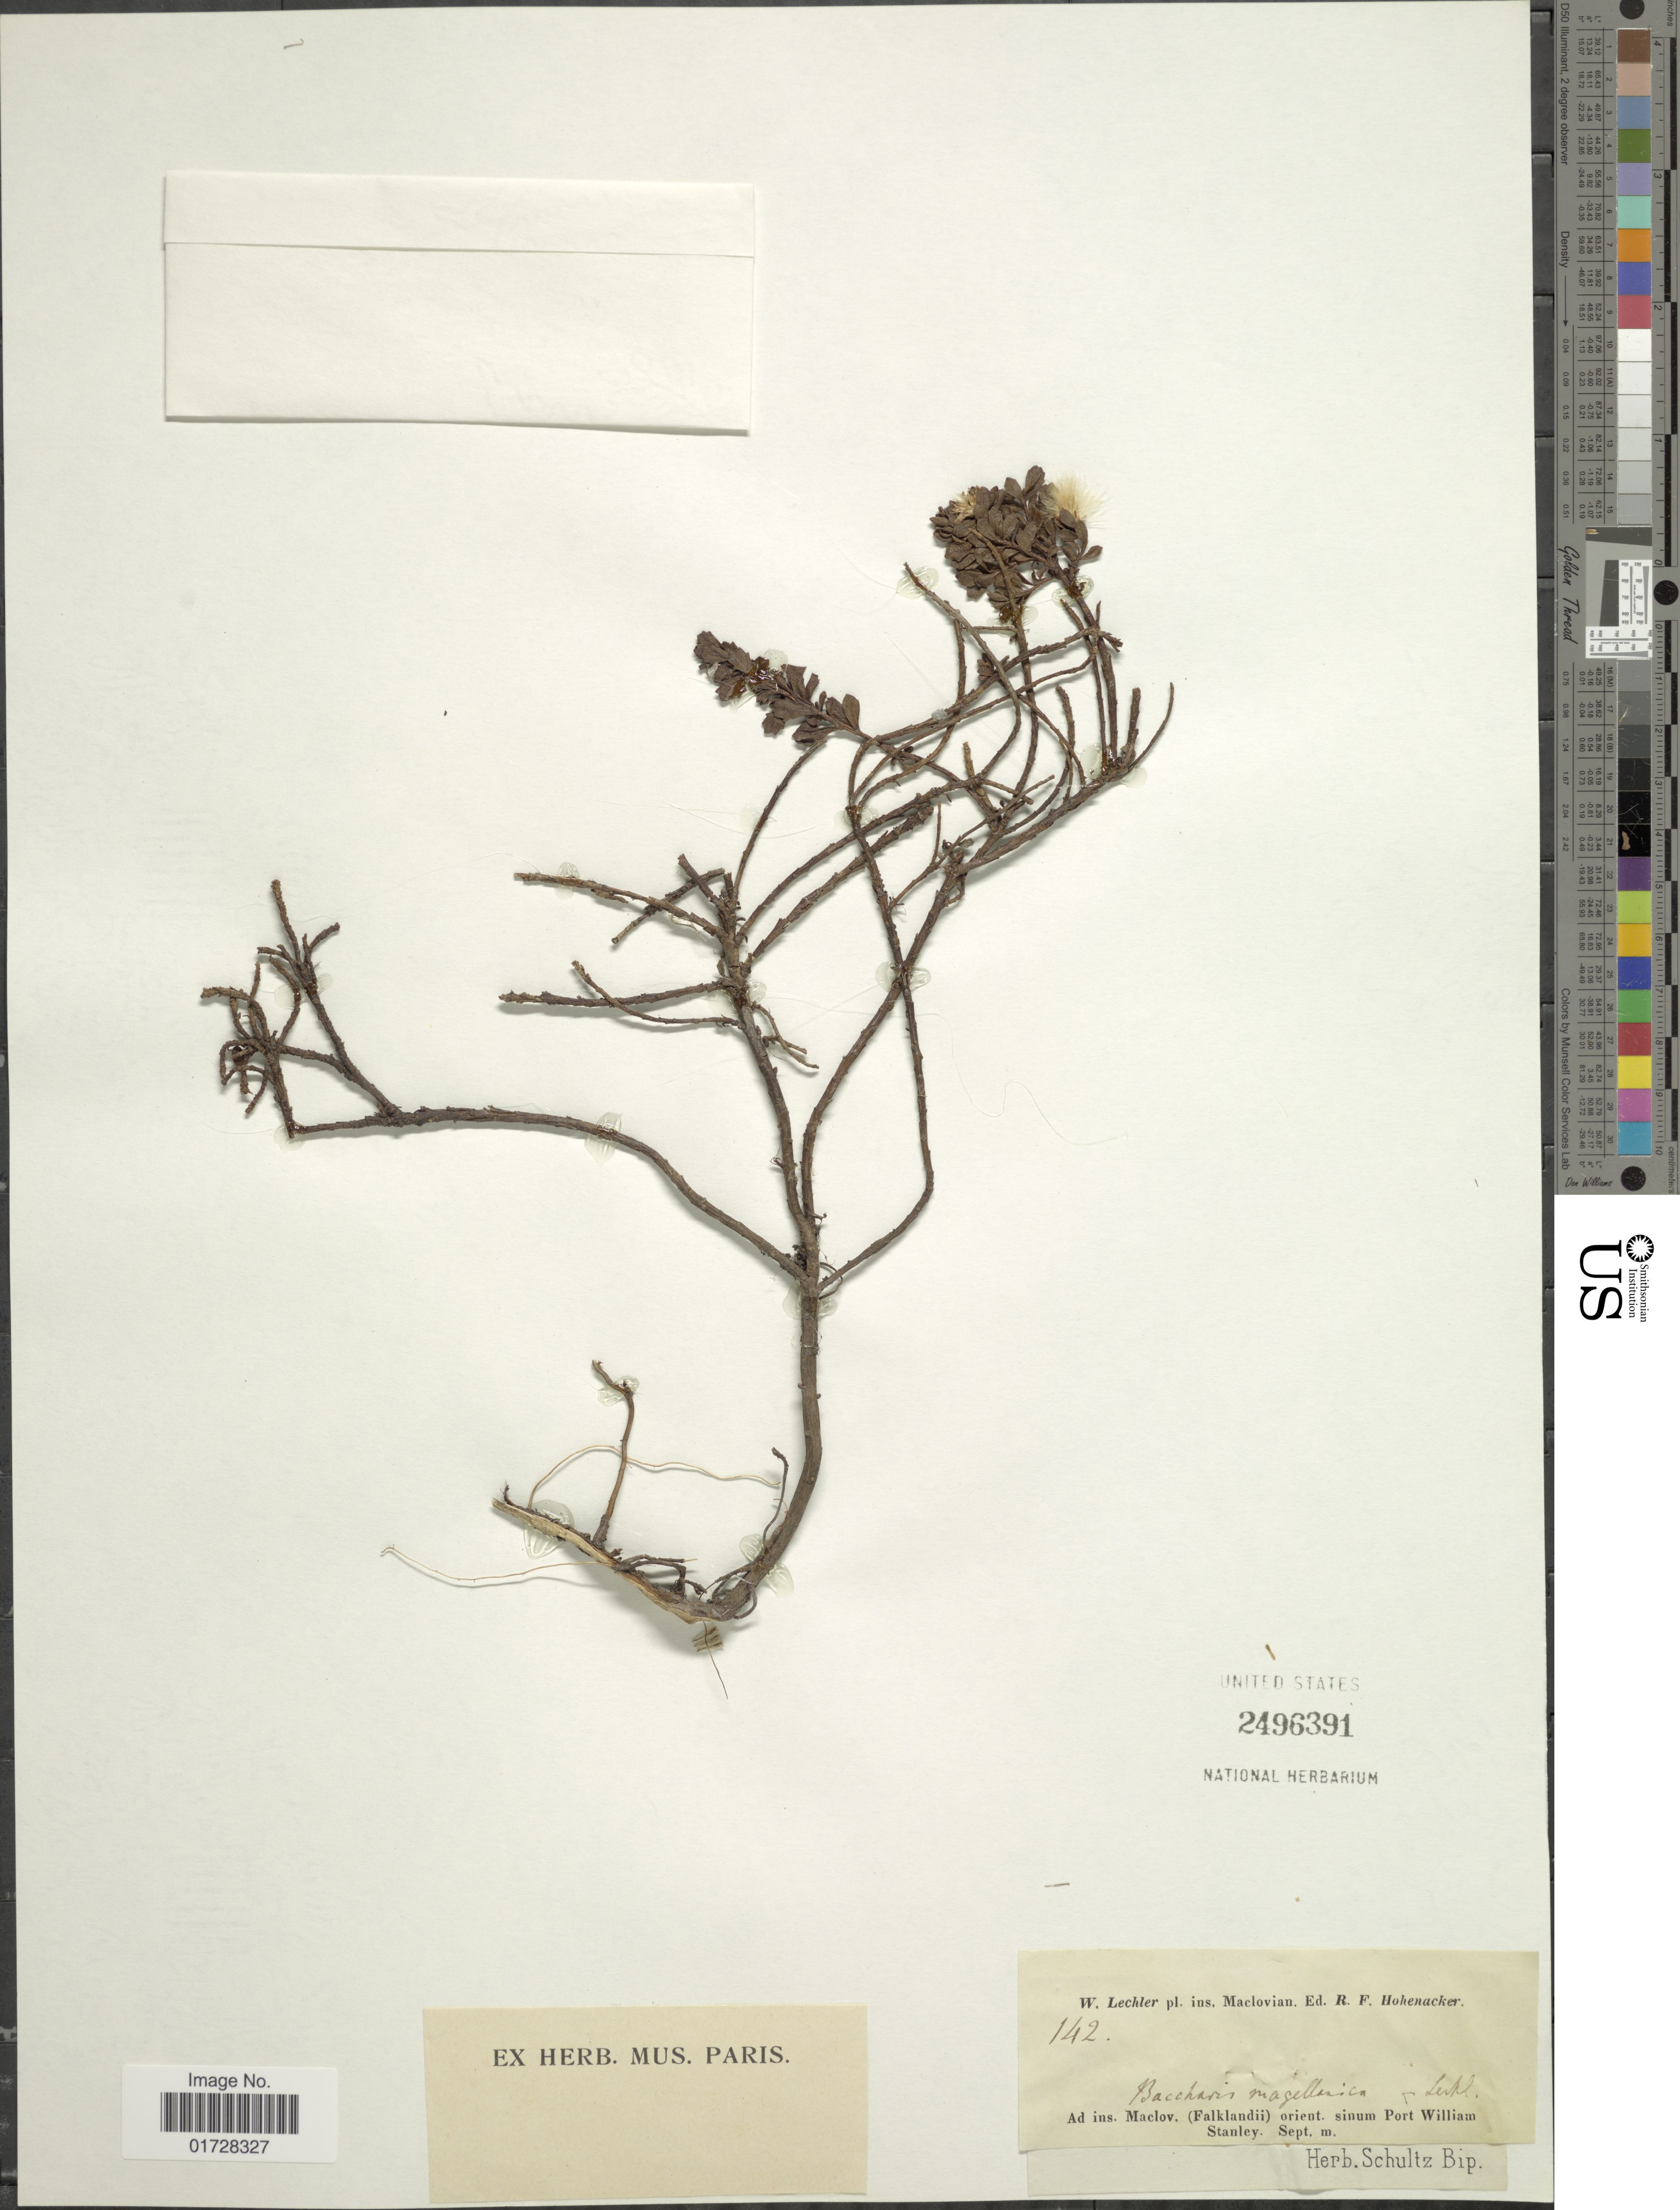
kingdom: Plantae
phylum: Tracheophyta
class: Magnoliopsida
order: Asterales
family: Asteraceae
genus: Baccharis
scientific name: Baccharis tricuneata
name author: (L. f.) Pers.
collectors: W. Lechler & R. F. Hohenacker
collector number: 142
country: Falkland Islands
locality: Ad ins. Maclov. (Falklandii) orient. sinum Port William Stanley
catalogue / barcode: US 2496391